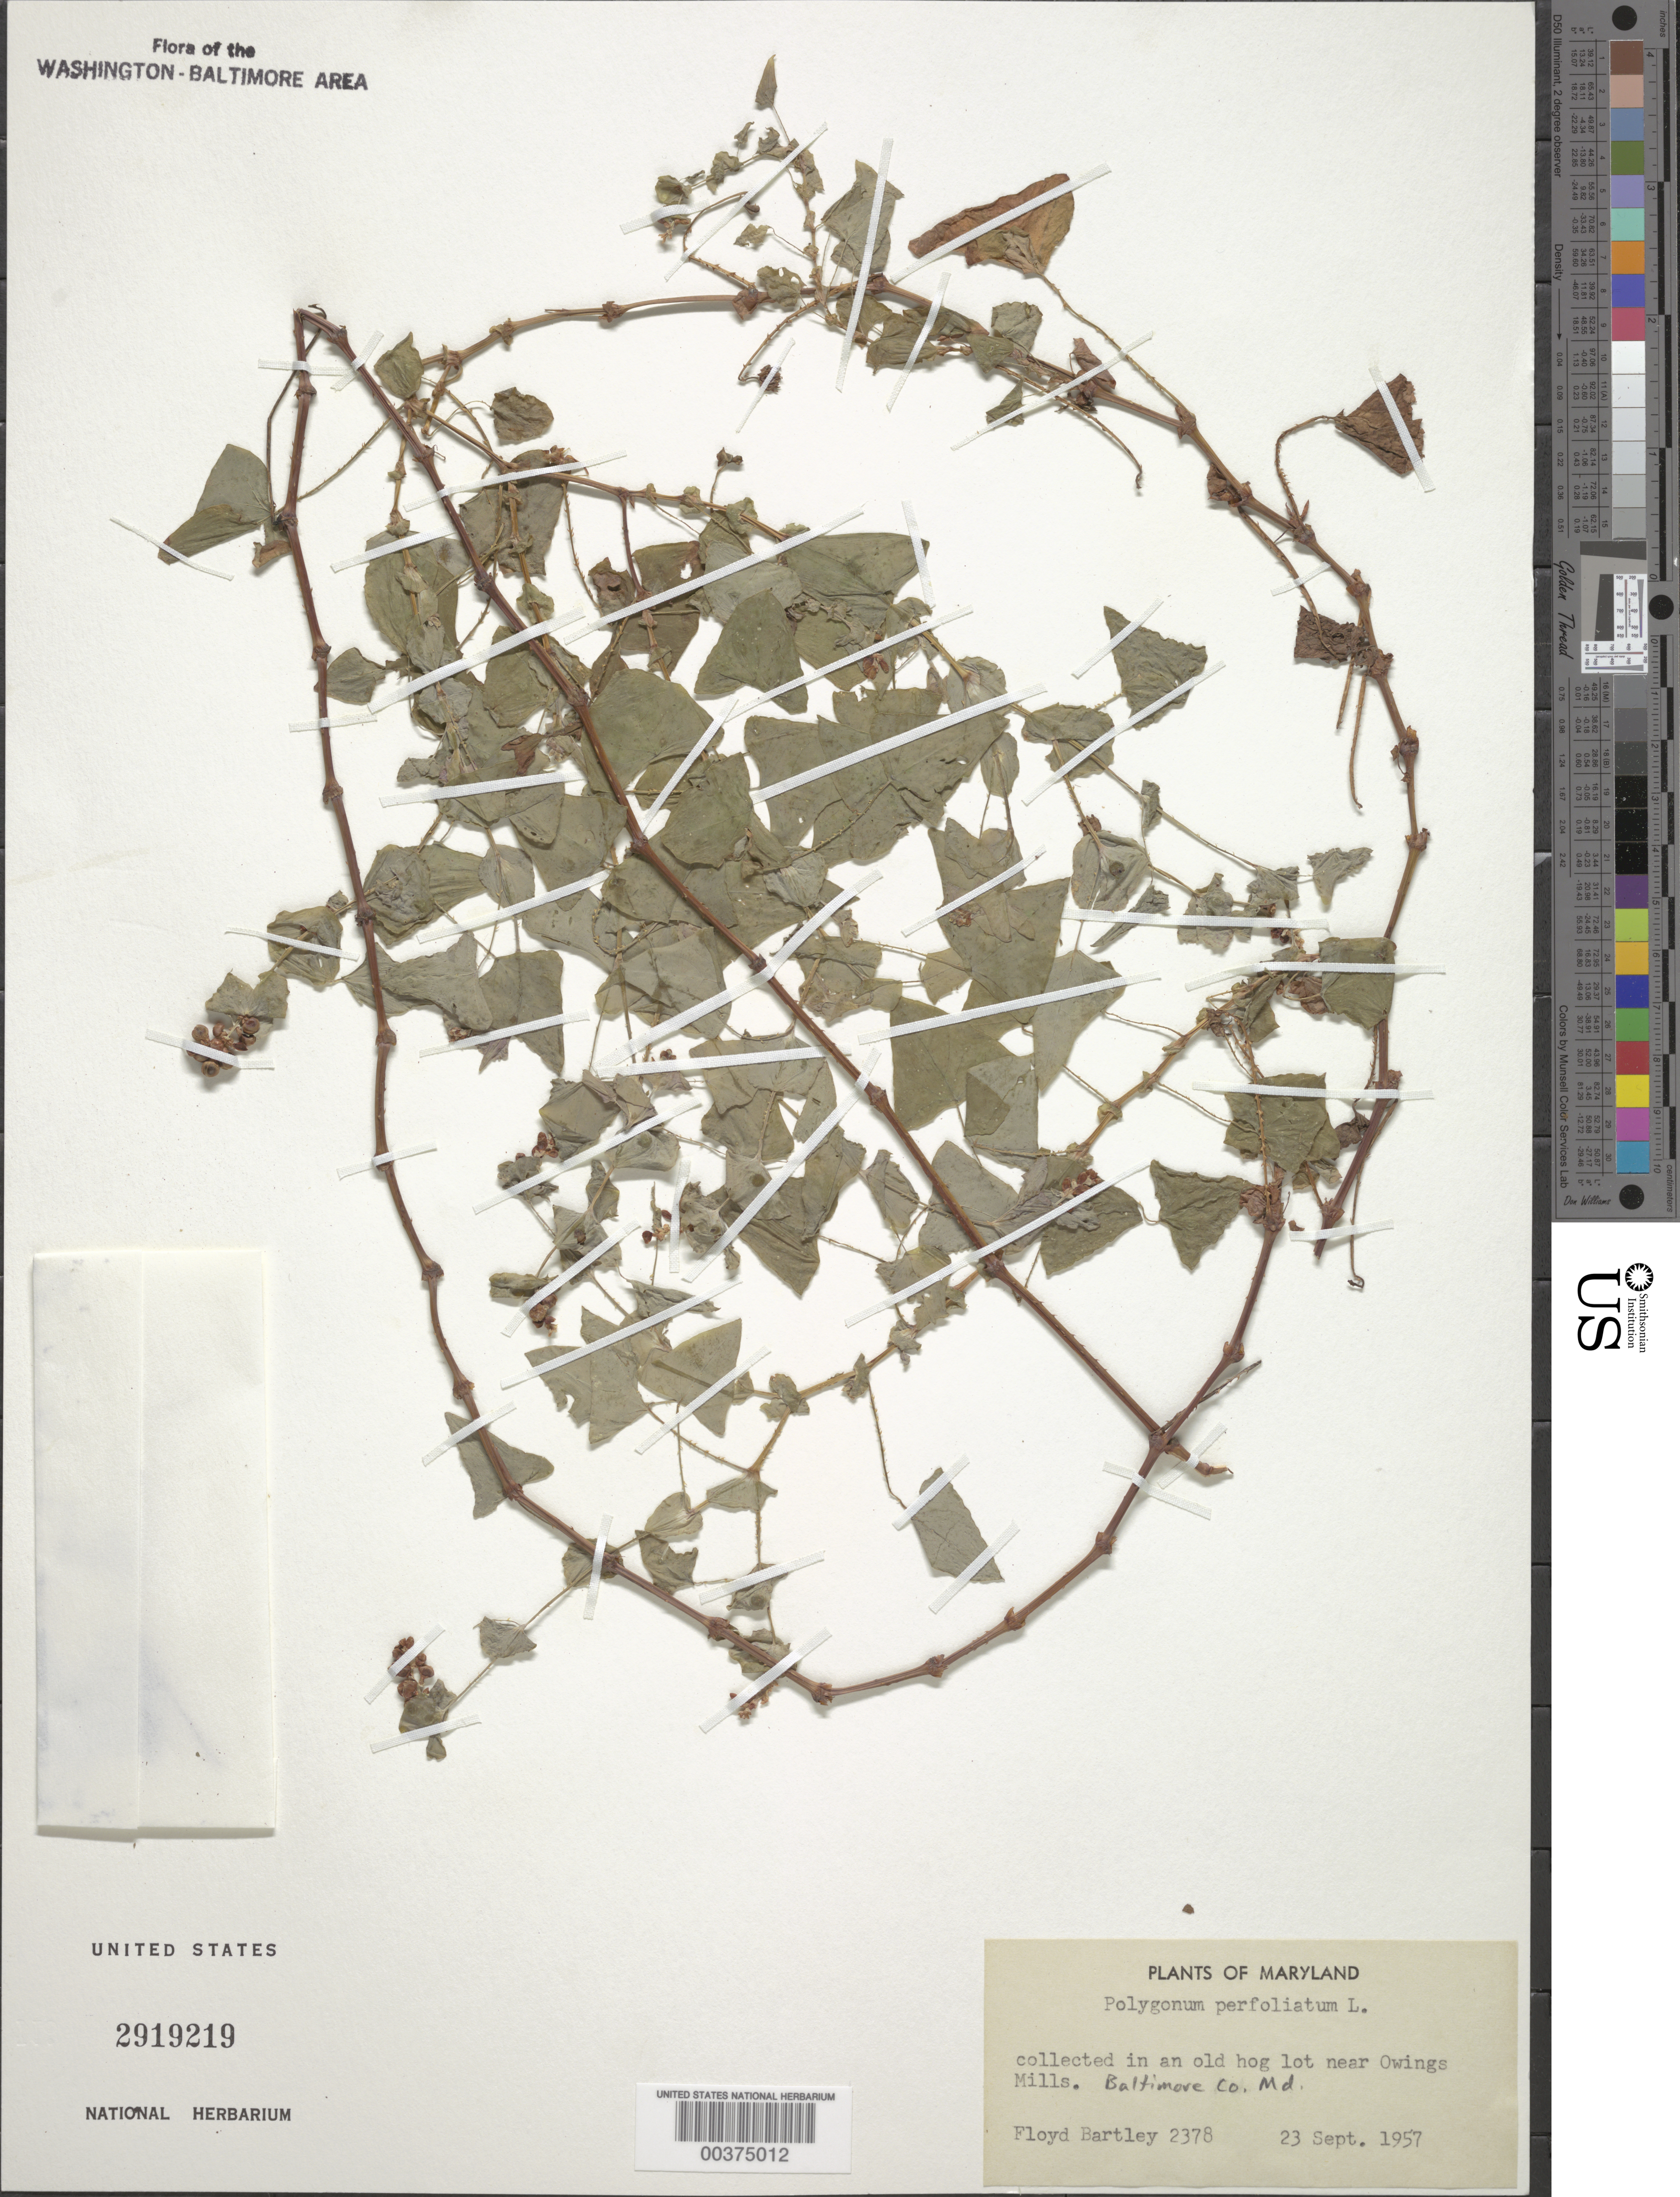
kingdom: Plantae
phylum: Tracheophyta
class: Magnoliopsida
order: Caryophyllales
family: Polygonaceae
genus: Persicaria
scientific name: Persicaria perfoliata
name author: (L.) H. Gross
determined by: Atha, D. E.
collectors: F. Bartley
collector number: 2378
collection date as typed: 23 Sep 1957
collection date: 1957-09-23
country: United States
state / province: Maryland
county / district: Baltimore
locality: Owings Mills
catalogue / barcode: US 2919219